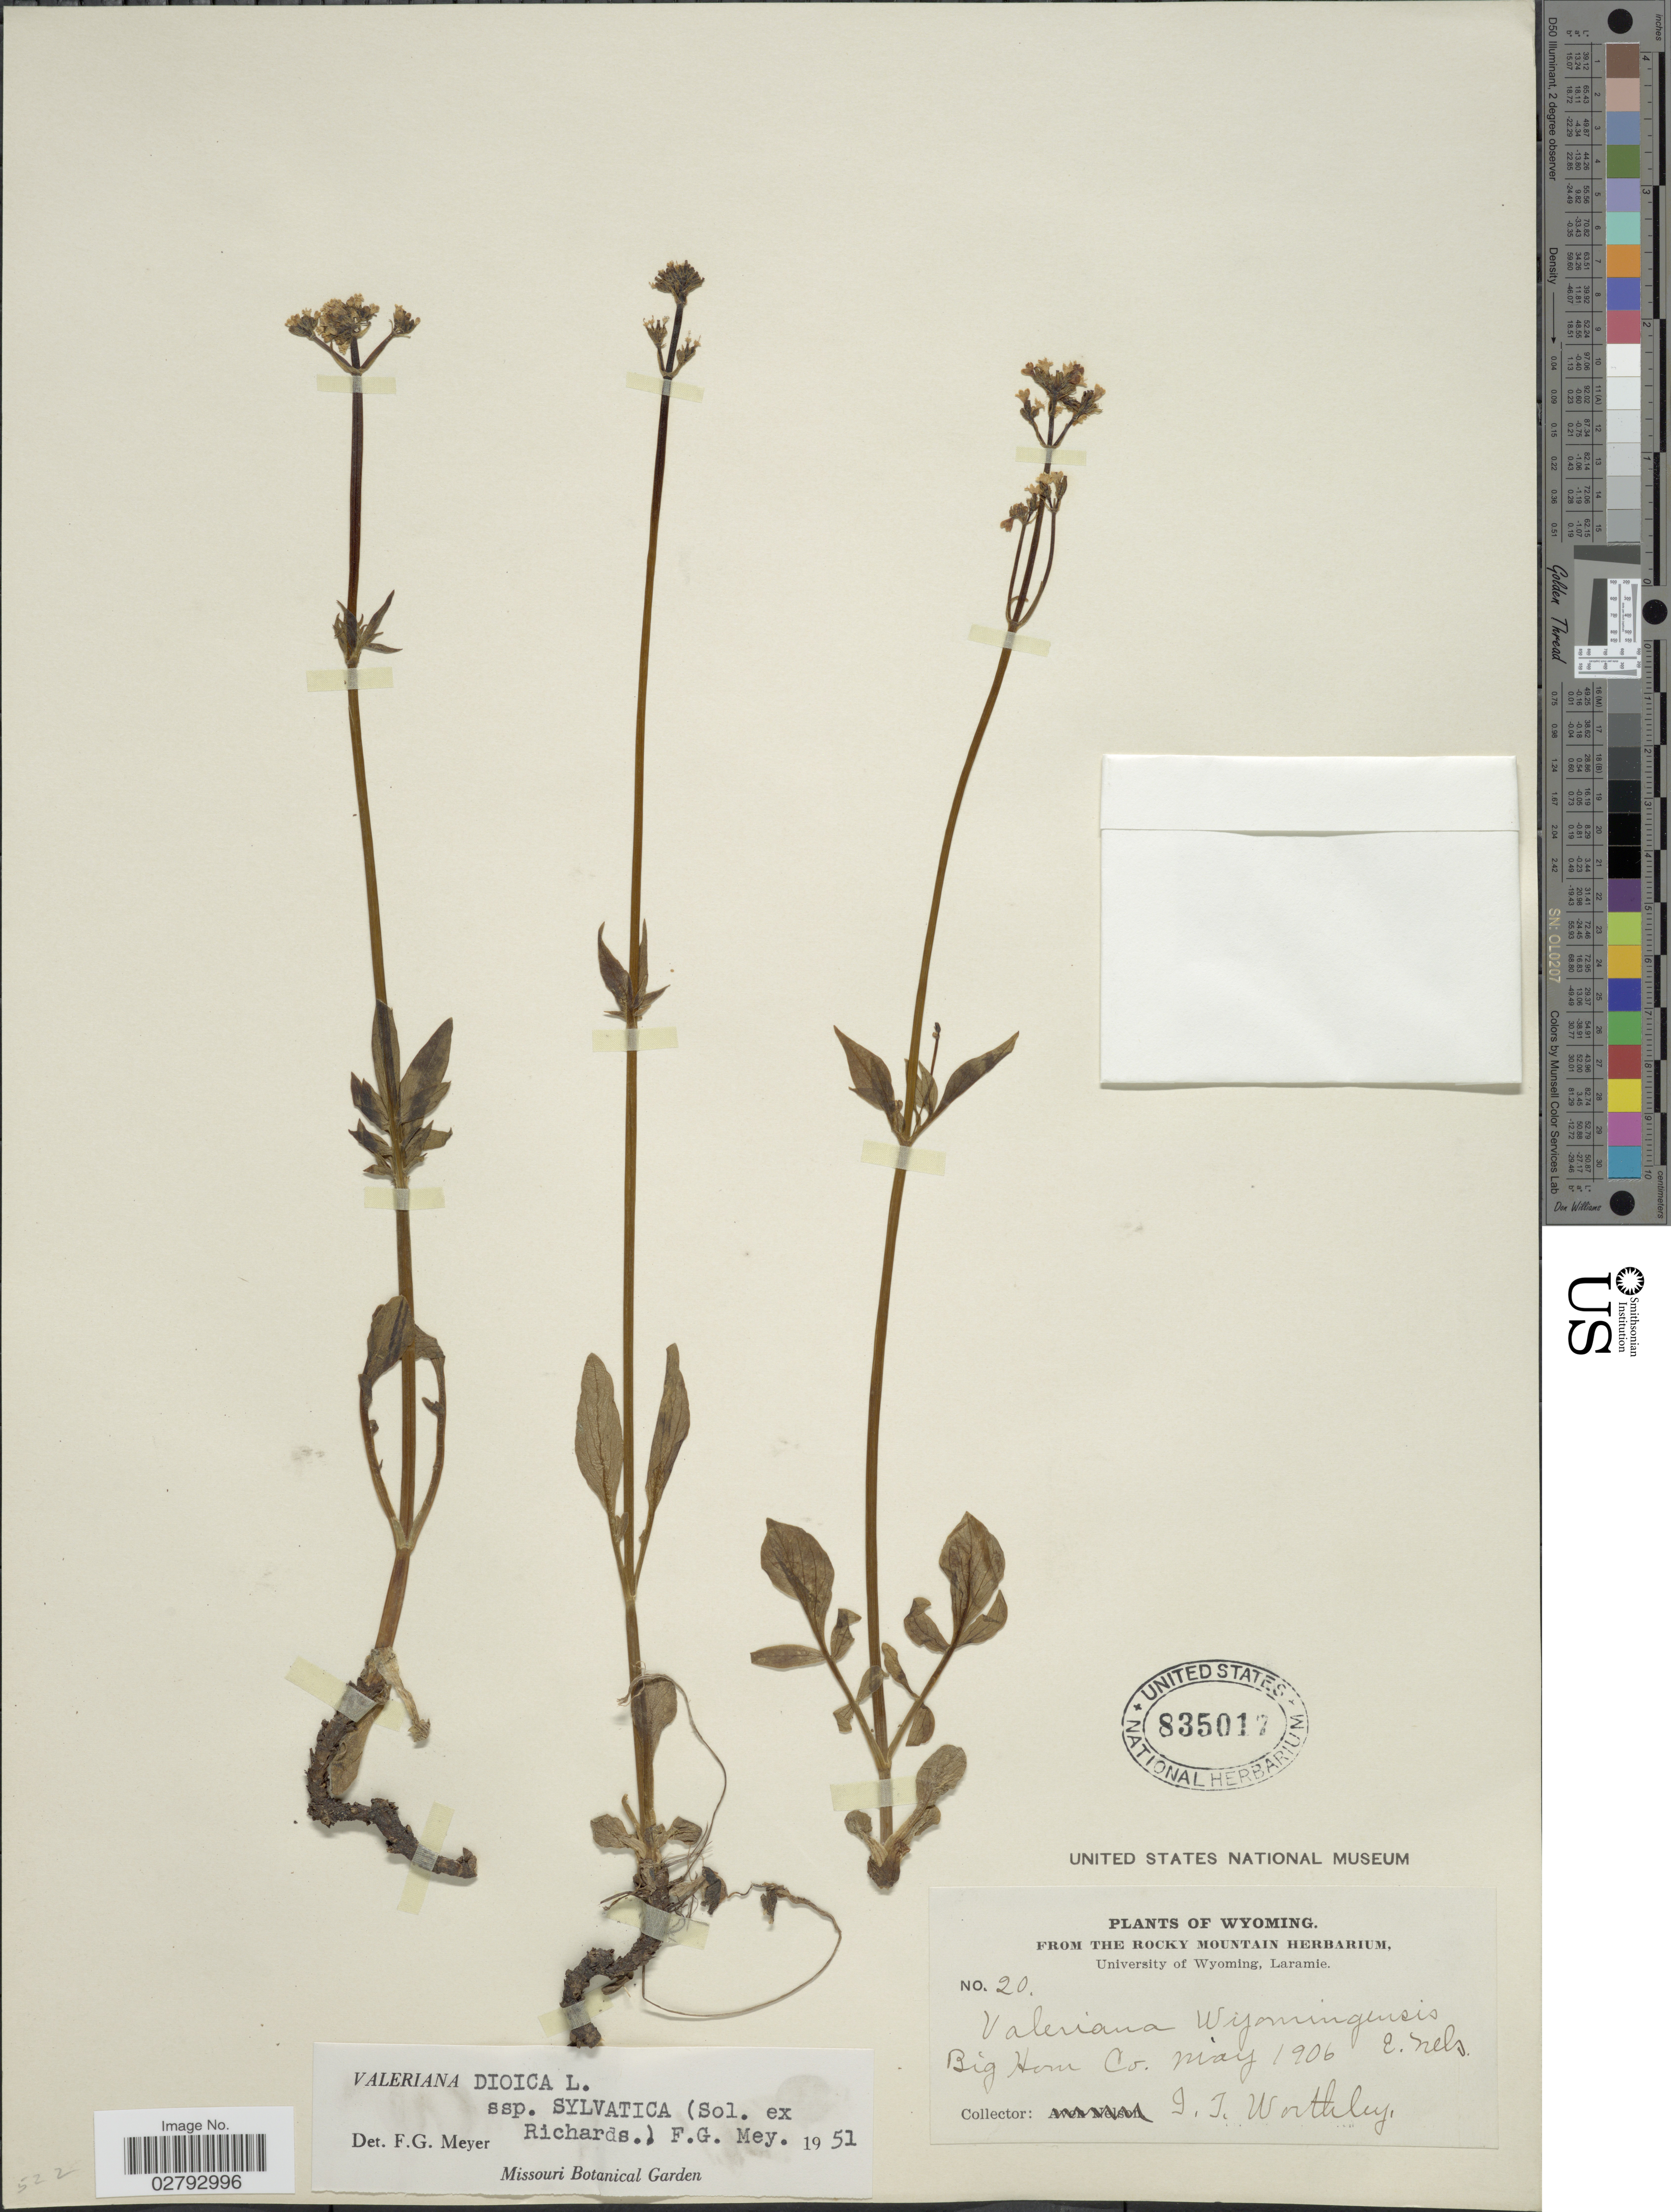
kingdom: Plantae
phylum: Tracheophyta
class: Magnoliopsida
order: Dipsacales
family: Caprifoliaceae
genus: Valeriana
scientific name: Valeriana dioica subsp. sylvatica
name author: (Sol. ex Richardson) F.G. Mey.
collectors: I. Worthley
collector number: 20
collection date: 1906-05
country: United States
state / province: Wyoming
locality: Big Horn Co.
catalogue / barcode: US 835017